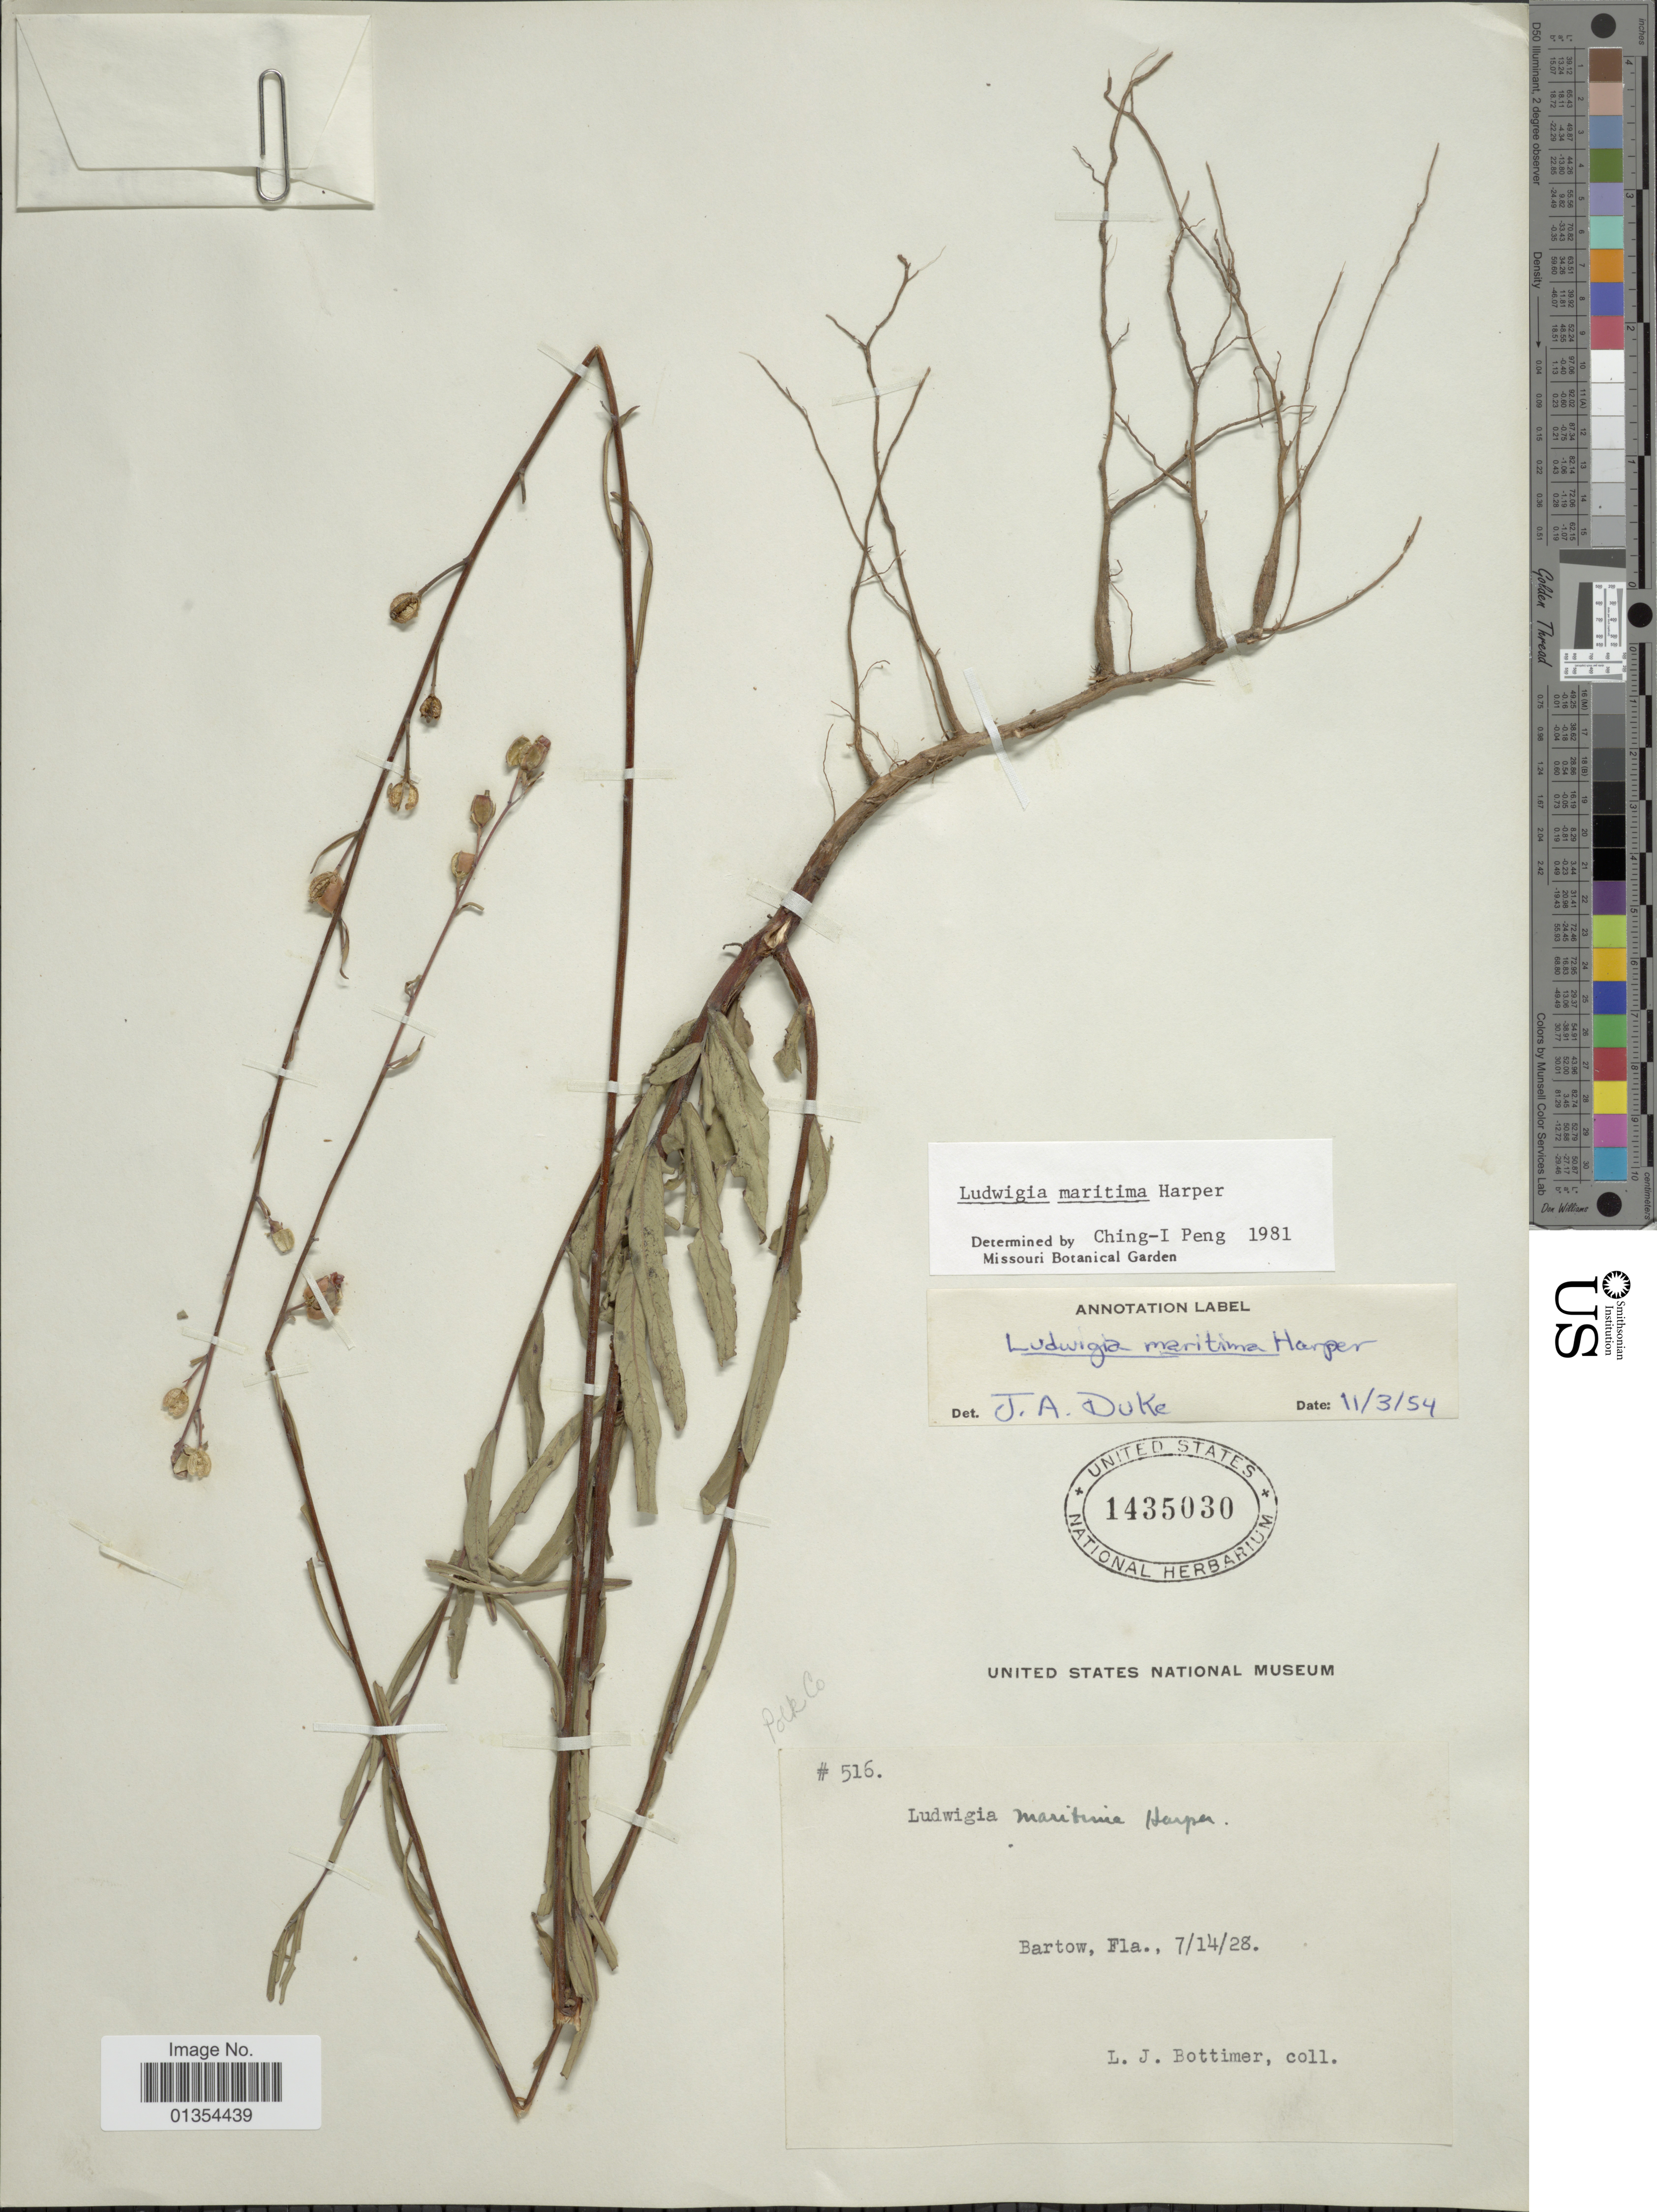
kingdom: Plantae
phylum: Tracheophyta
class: Magnoliopsida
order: Myrtales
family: Onagraceae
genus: Ludwigia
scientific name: Ludwigia maritima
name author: R.M. Harper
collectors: L. Bottimer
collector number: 516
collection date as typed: Transcribed d/m/y: 14/7/28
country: United States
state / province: Florida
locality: Bartow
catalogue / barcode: US 1435030